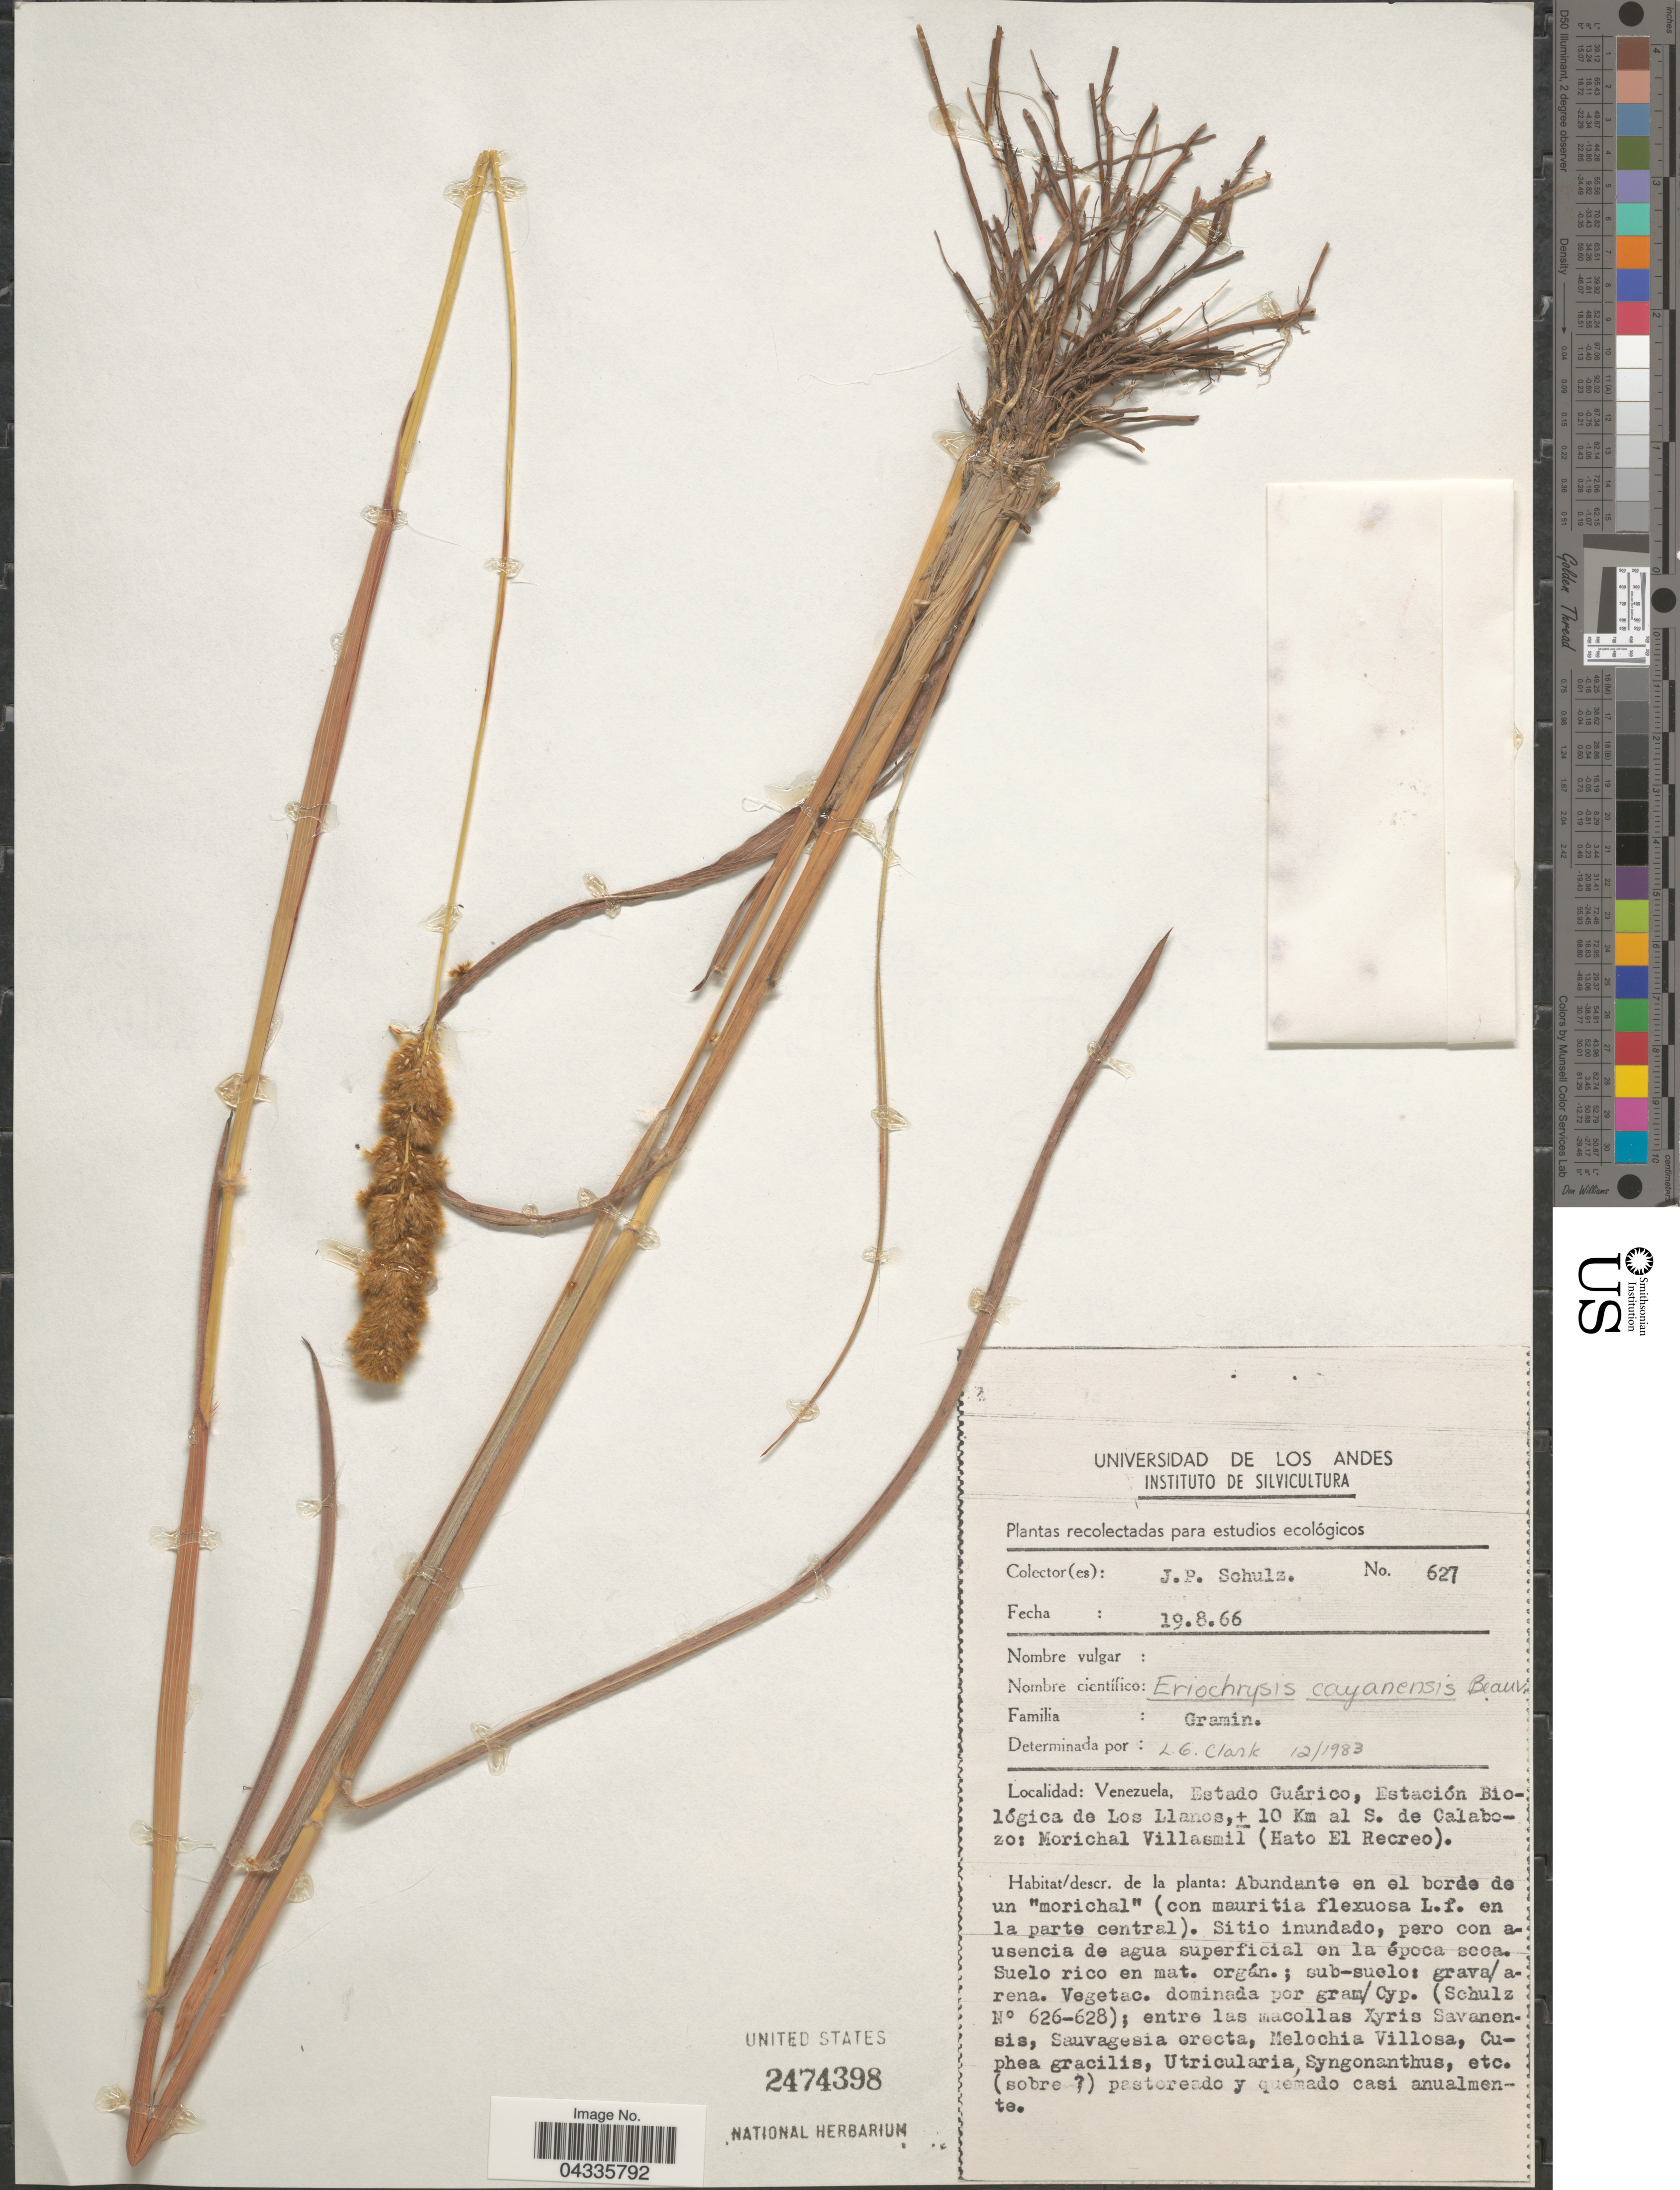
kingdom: Plantae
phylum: Tracheophyta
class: Liliopsida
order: Poales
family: Poaceae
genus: Eriochrysis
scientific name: Eriochrysis cayennensis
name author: P. Beauv.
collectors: J. P. Schulz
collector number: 627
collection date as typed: Transcribed d/m/y: 19/8/66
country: Venezuela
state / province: Guarico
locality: Estación Biológica de Los Llanos, ± 10 Km al S. de Calabozo: Morichal Villamil (Hato El Recreo).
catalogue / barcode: US 2474398